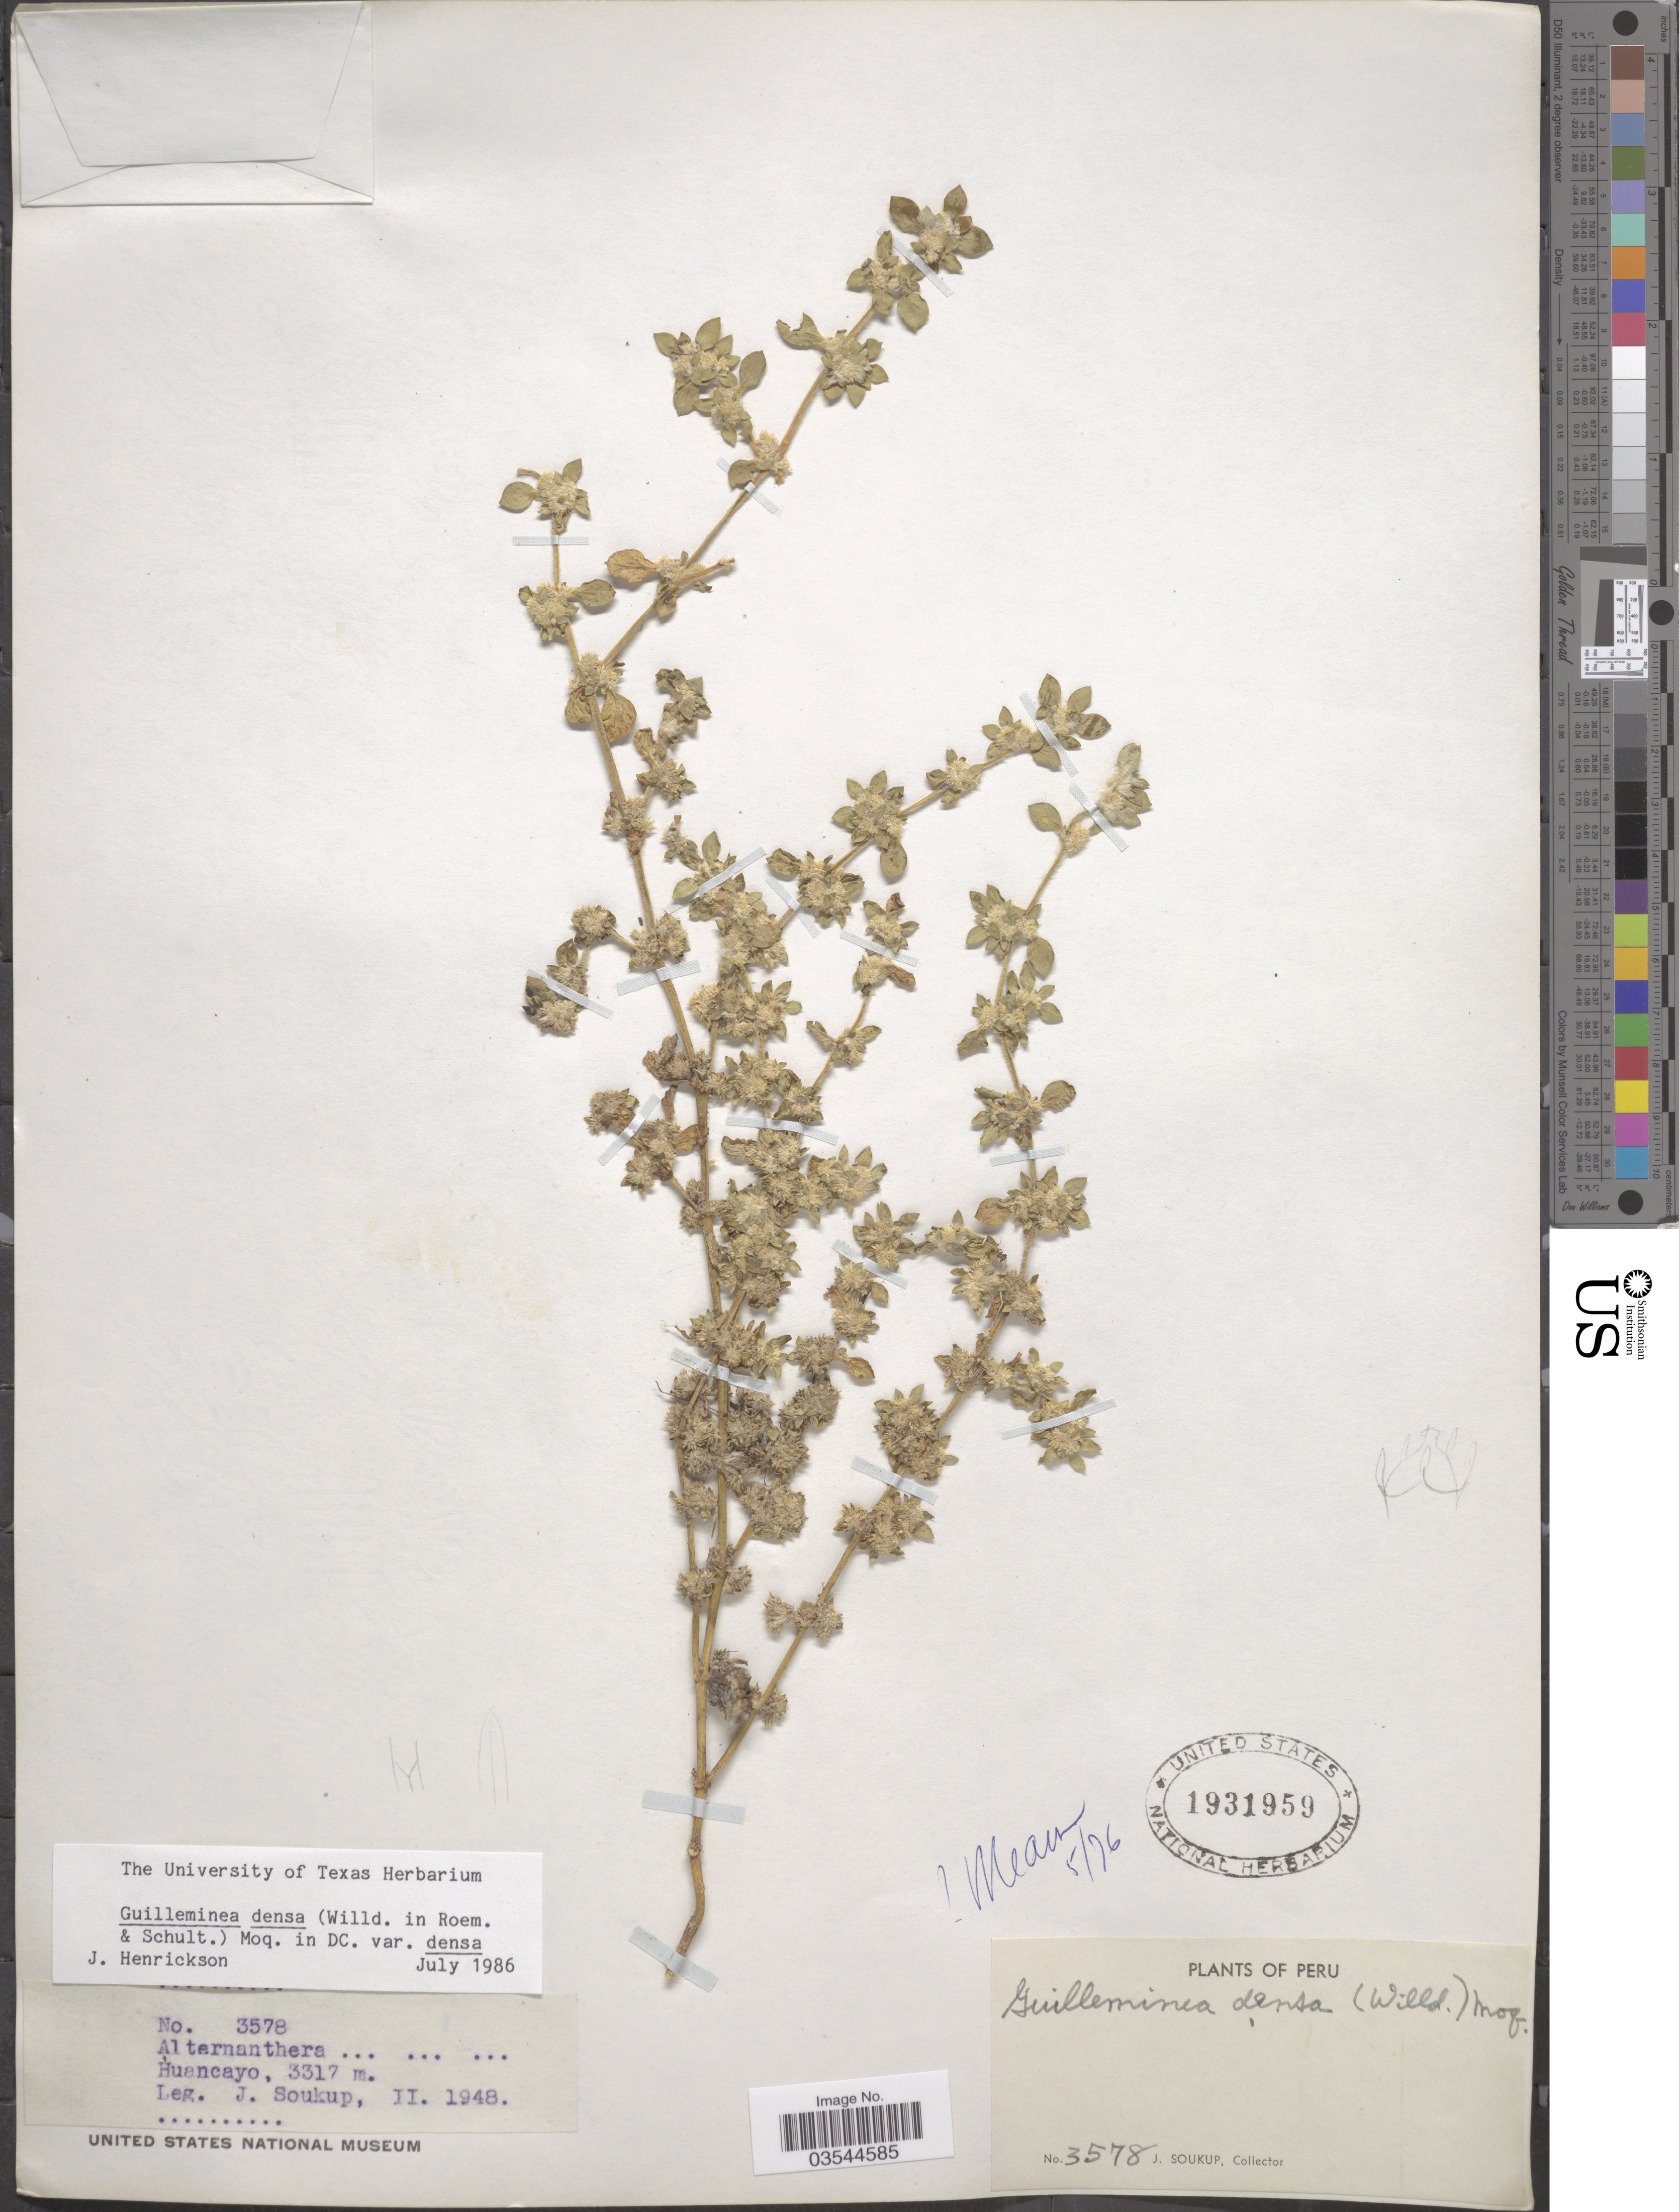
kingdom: Plantae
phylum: Tracheophyta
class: Magnoliopsida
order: Caryophyllales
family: Amaranthaceae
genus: Guilleminea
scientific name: Guilleminea densa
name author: (Humb. & Bonpl. ex Schult.) Moq.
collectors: J. Soukup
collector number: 3578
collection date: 1948-02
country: Peru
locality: Huancayo.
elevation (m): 3317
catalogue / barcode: US 1931959